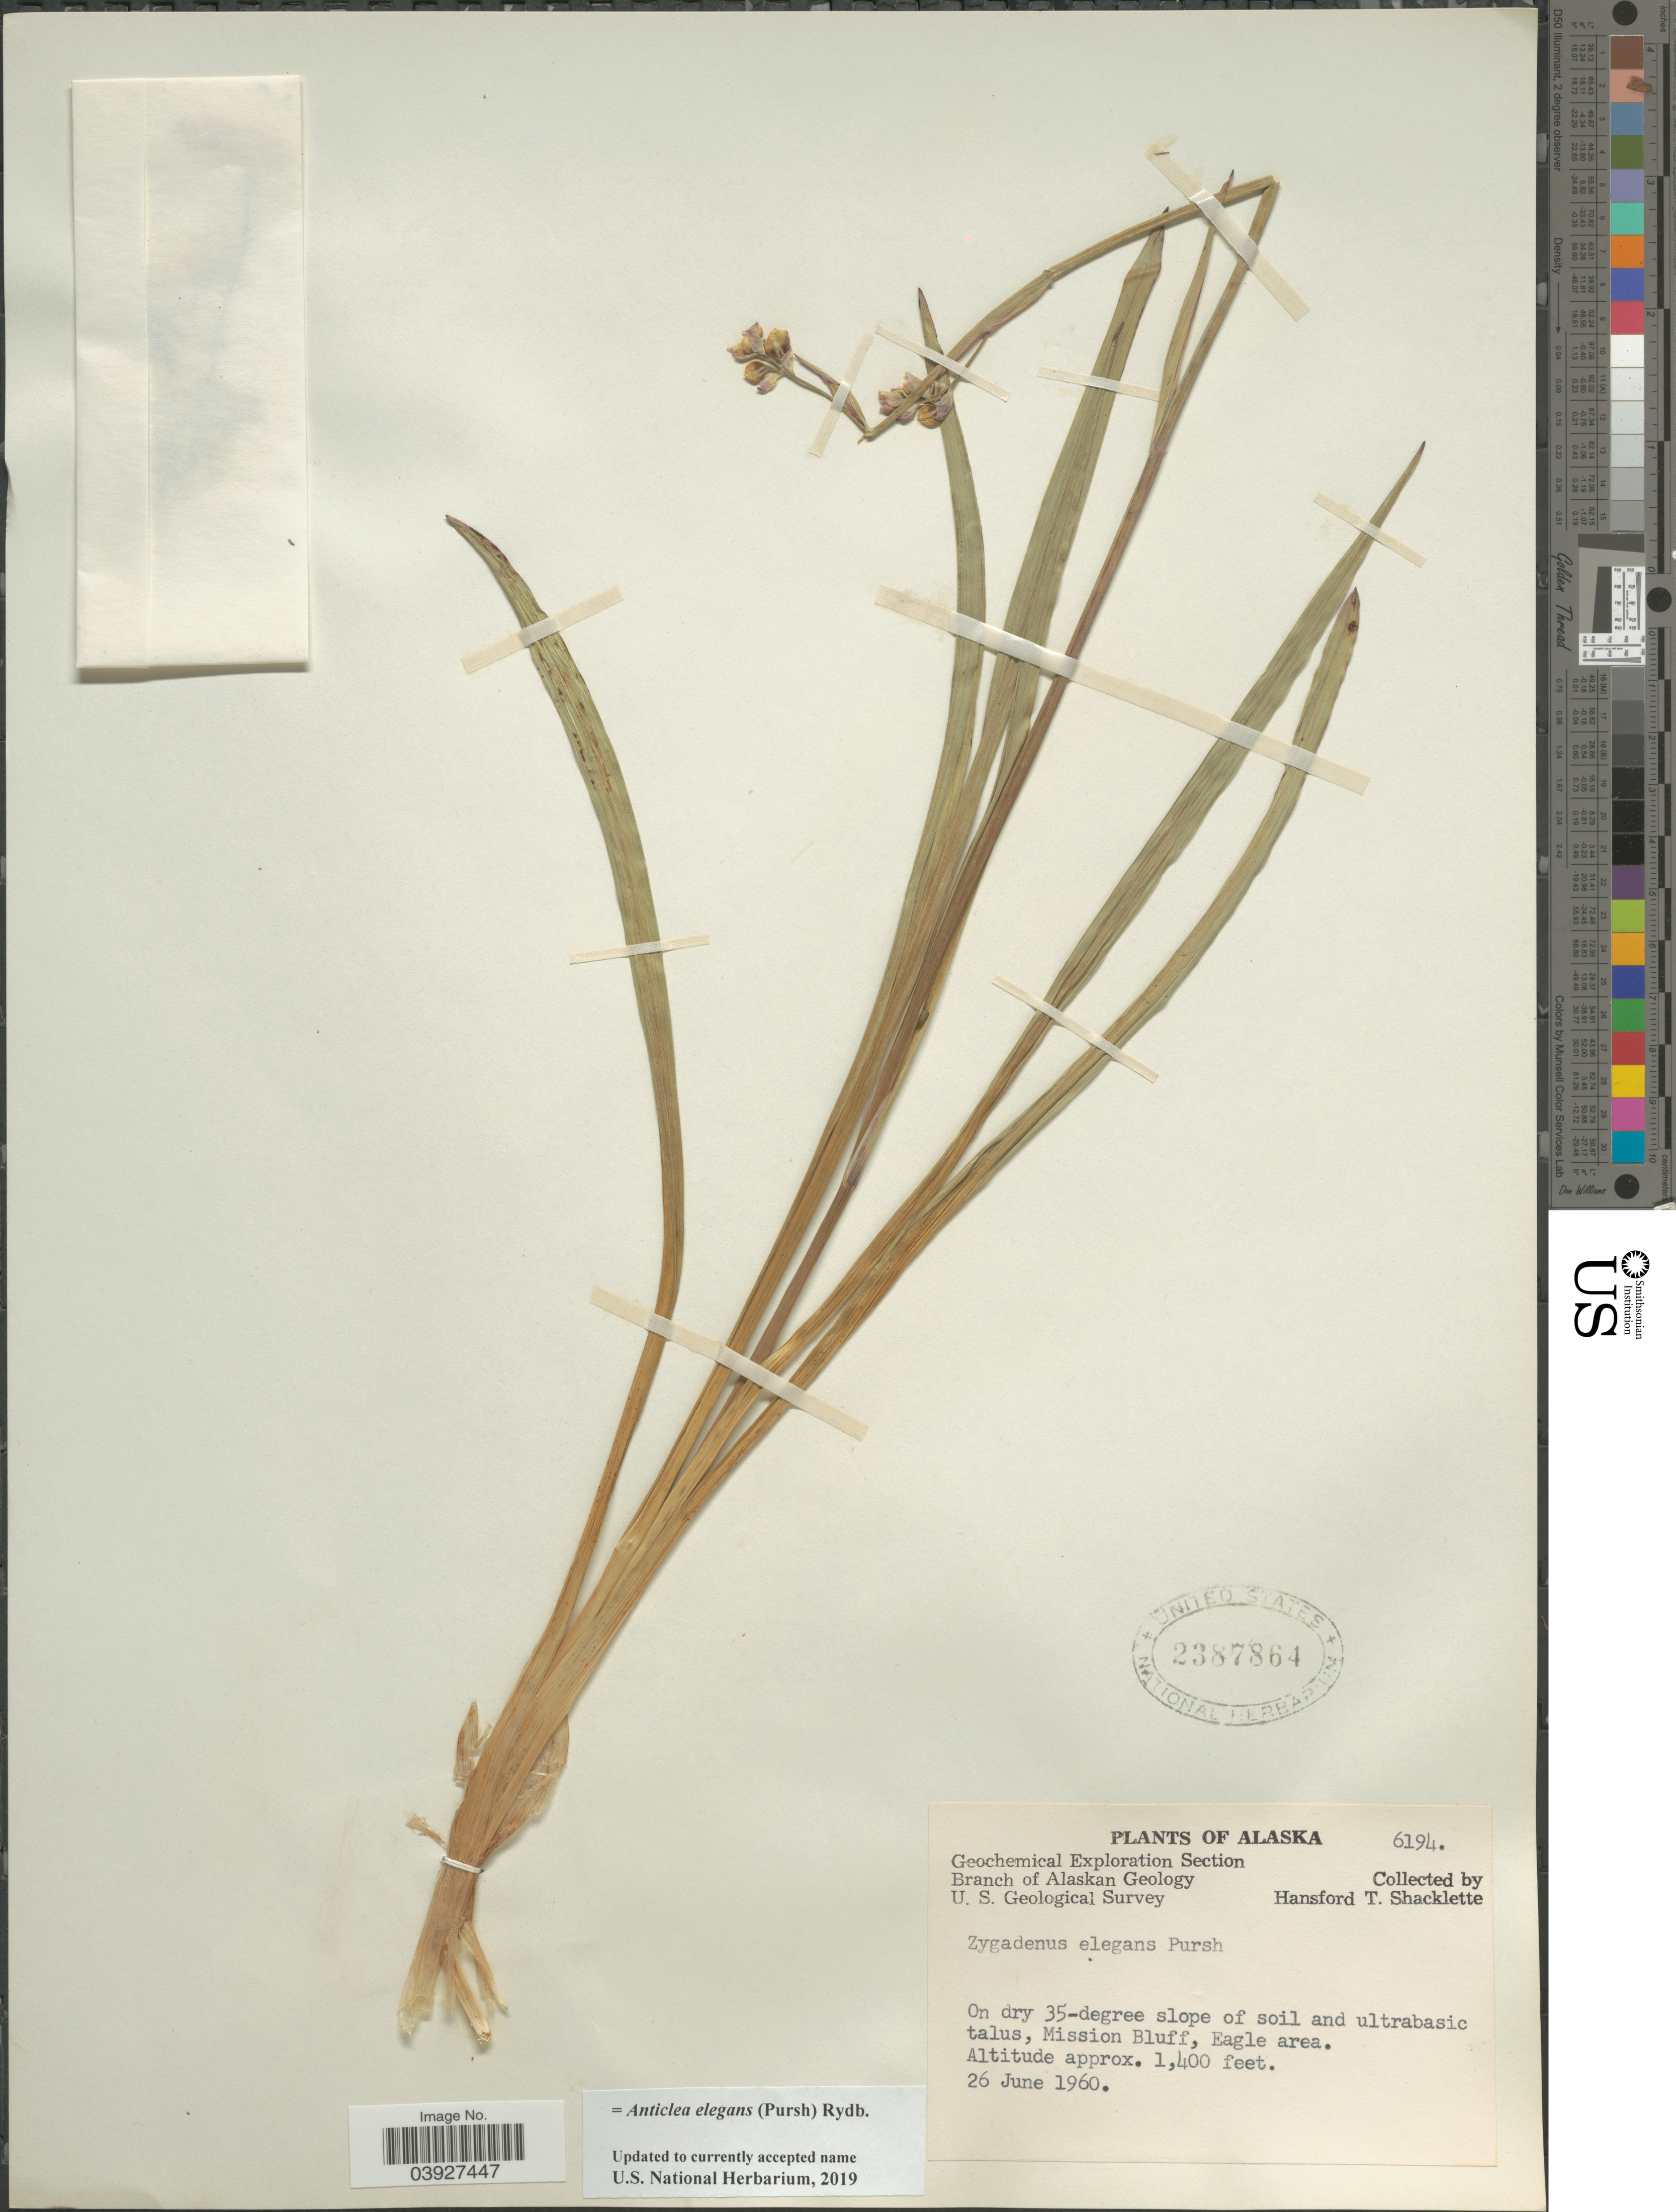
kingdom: Plantae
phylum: Tracheophyta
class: Liliopsida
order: Liliales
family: Melanthiaceae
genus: Anticlea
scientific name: Anticlea elegans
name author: (Pursh) Rydb.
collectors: H. Shacklette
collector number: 6194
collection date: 1960-06-26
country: United States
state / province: Alaska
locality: On dry 35-degree slope of soil and utrabasic talus, Mission Bluff, Eagle area.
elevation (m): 427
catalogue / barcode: US 2387864